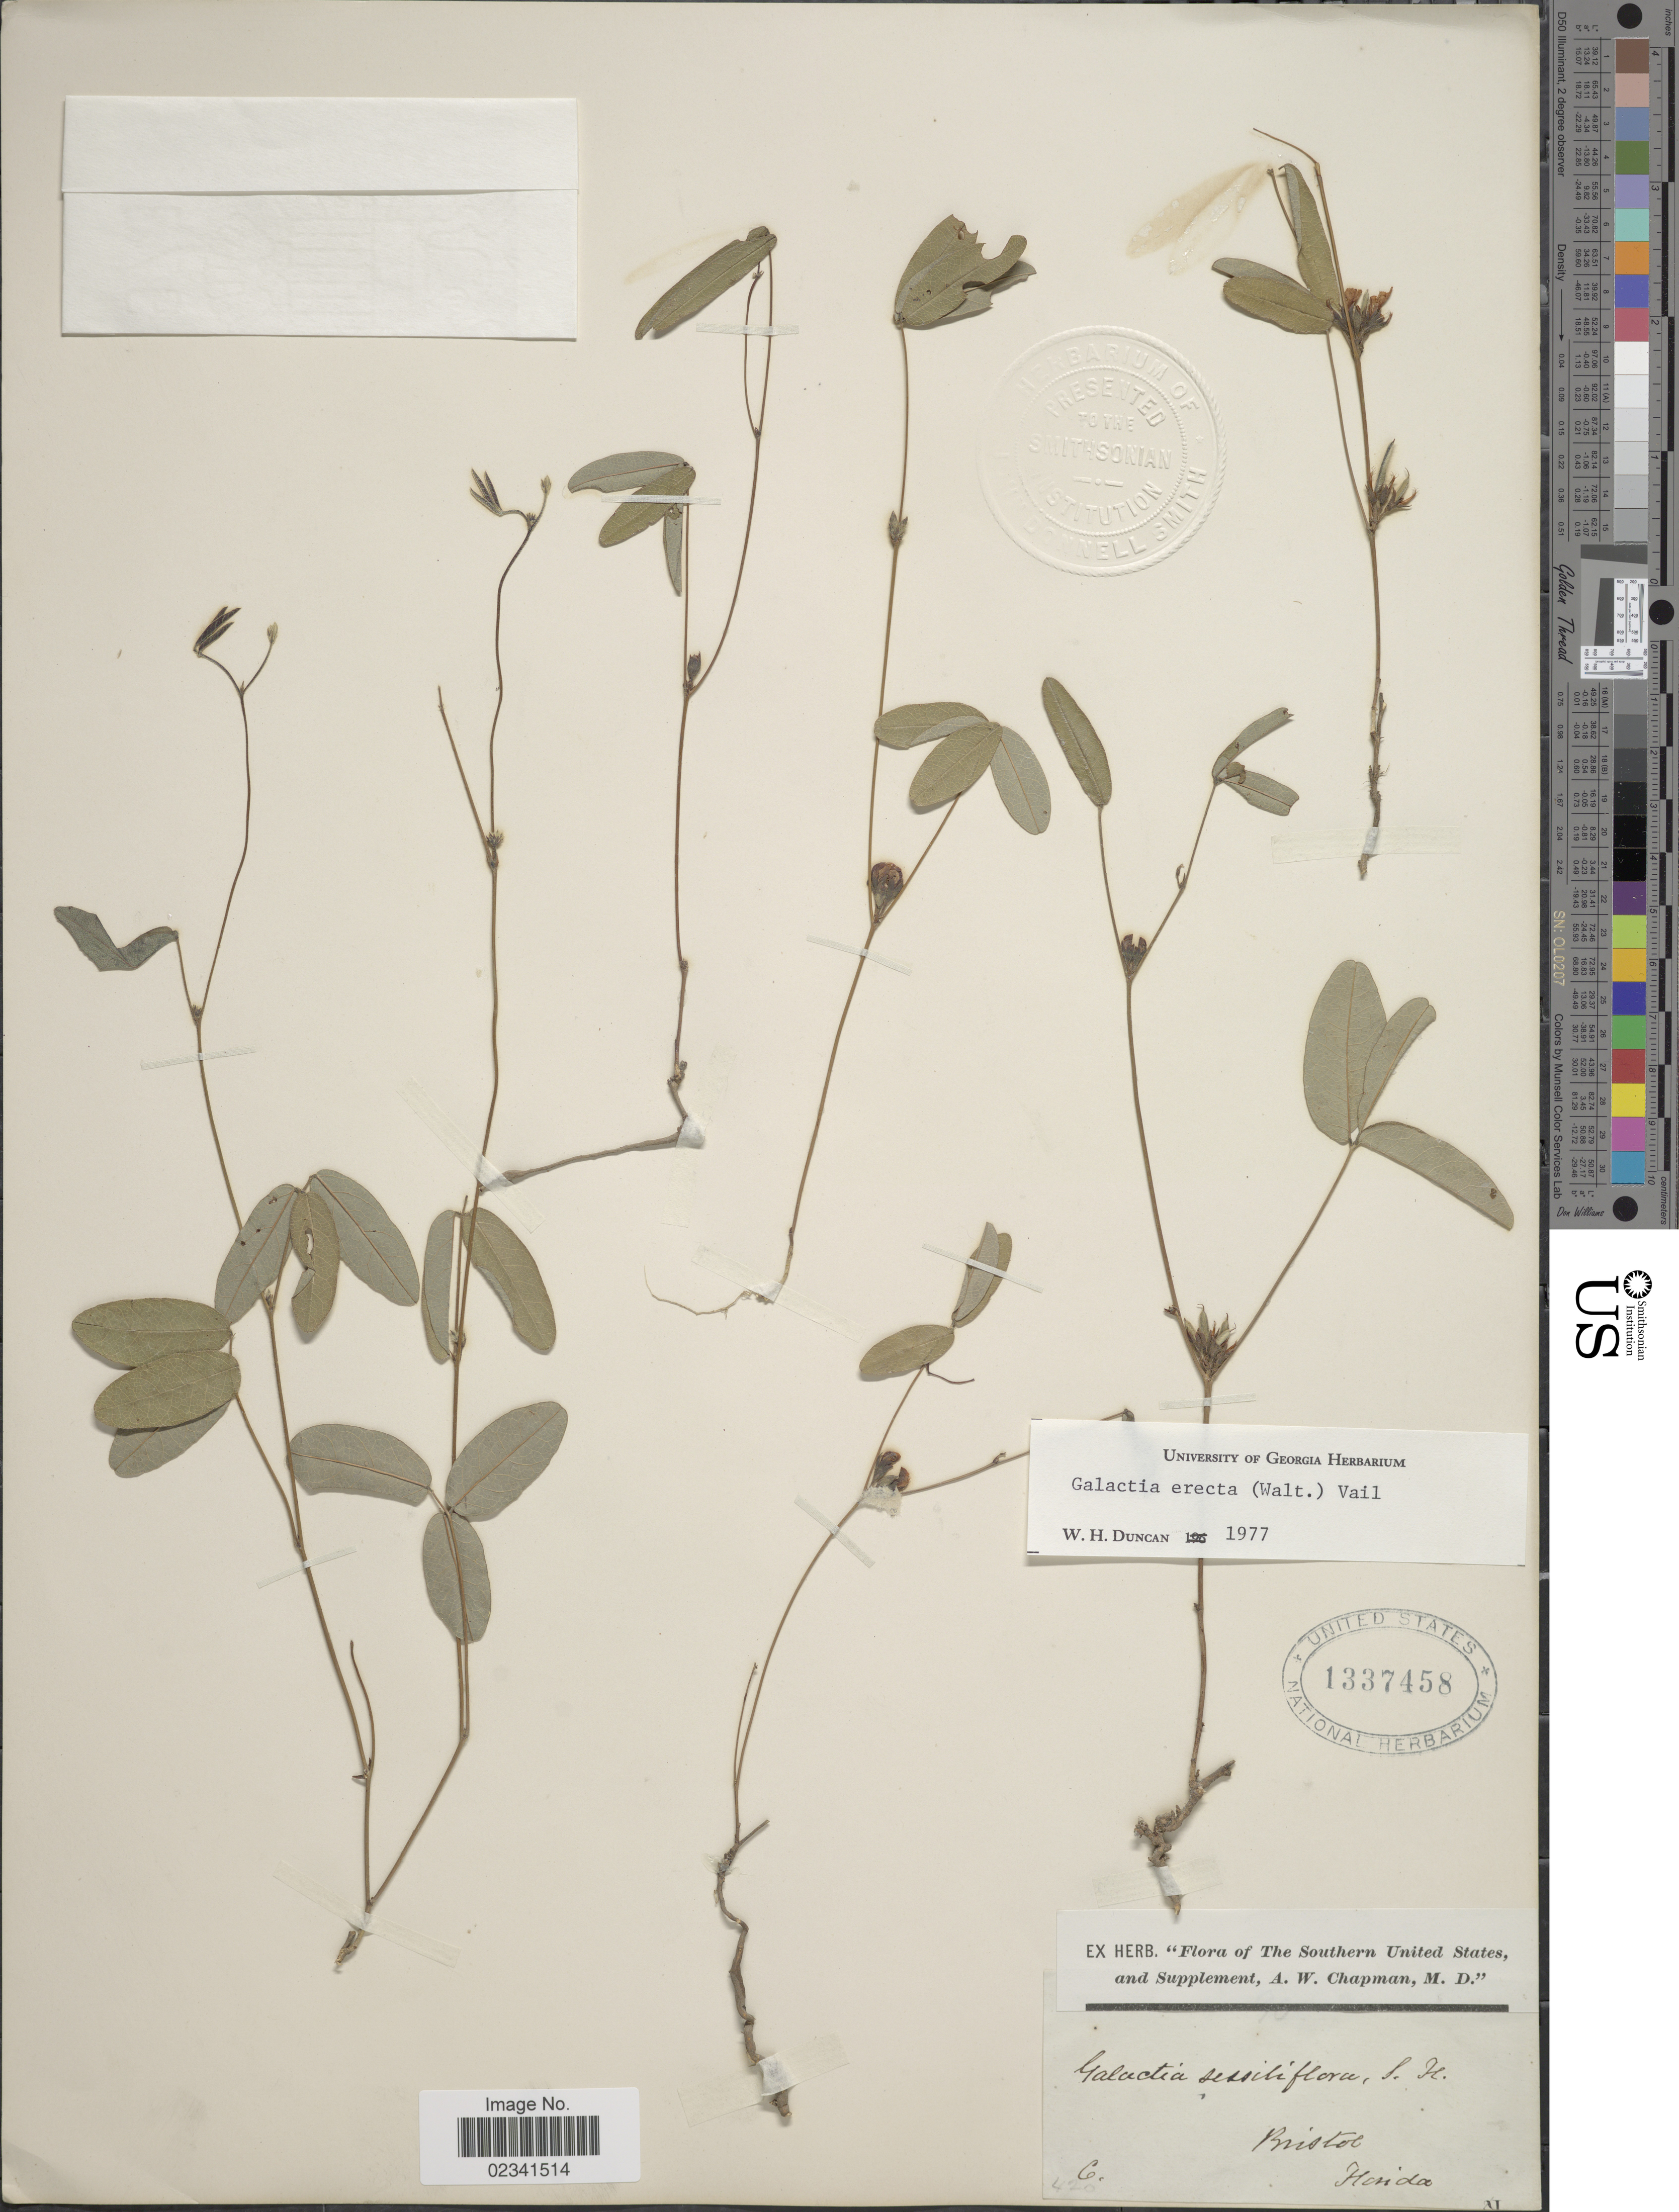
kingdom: Plantae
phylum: Tracheophyta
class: Magnoliopsida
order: Fabales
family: Fabaceae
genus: Galactia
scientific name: Galactia erecta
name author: (Walter) Vail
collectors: A. W. Chapman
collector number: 420C*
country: United States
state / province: Florida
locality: The Southern United States, Bristol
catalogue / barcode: US 1337458